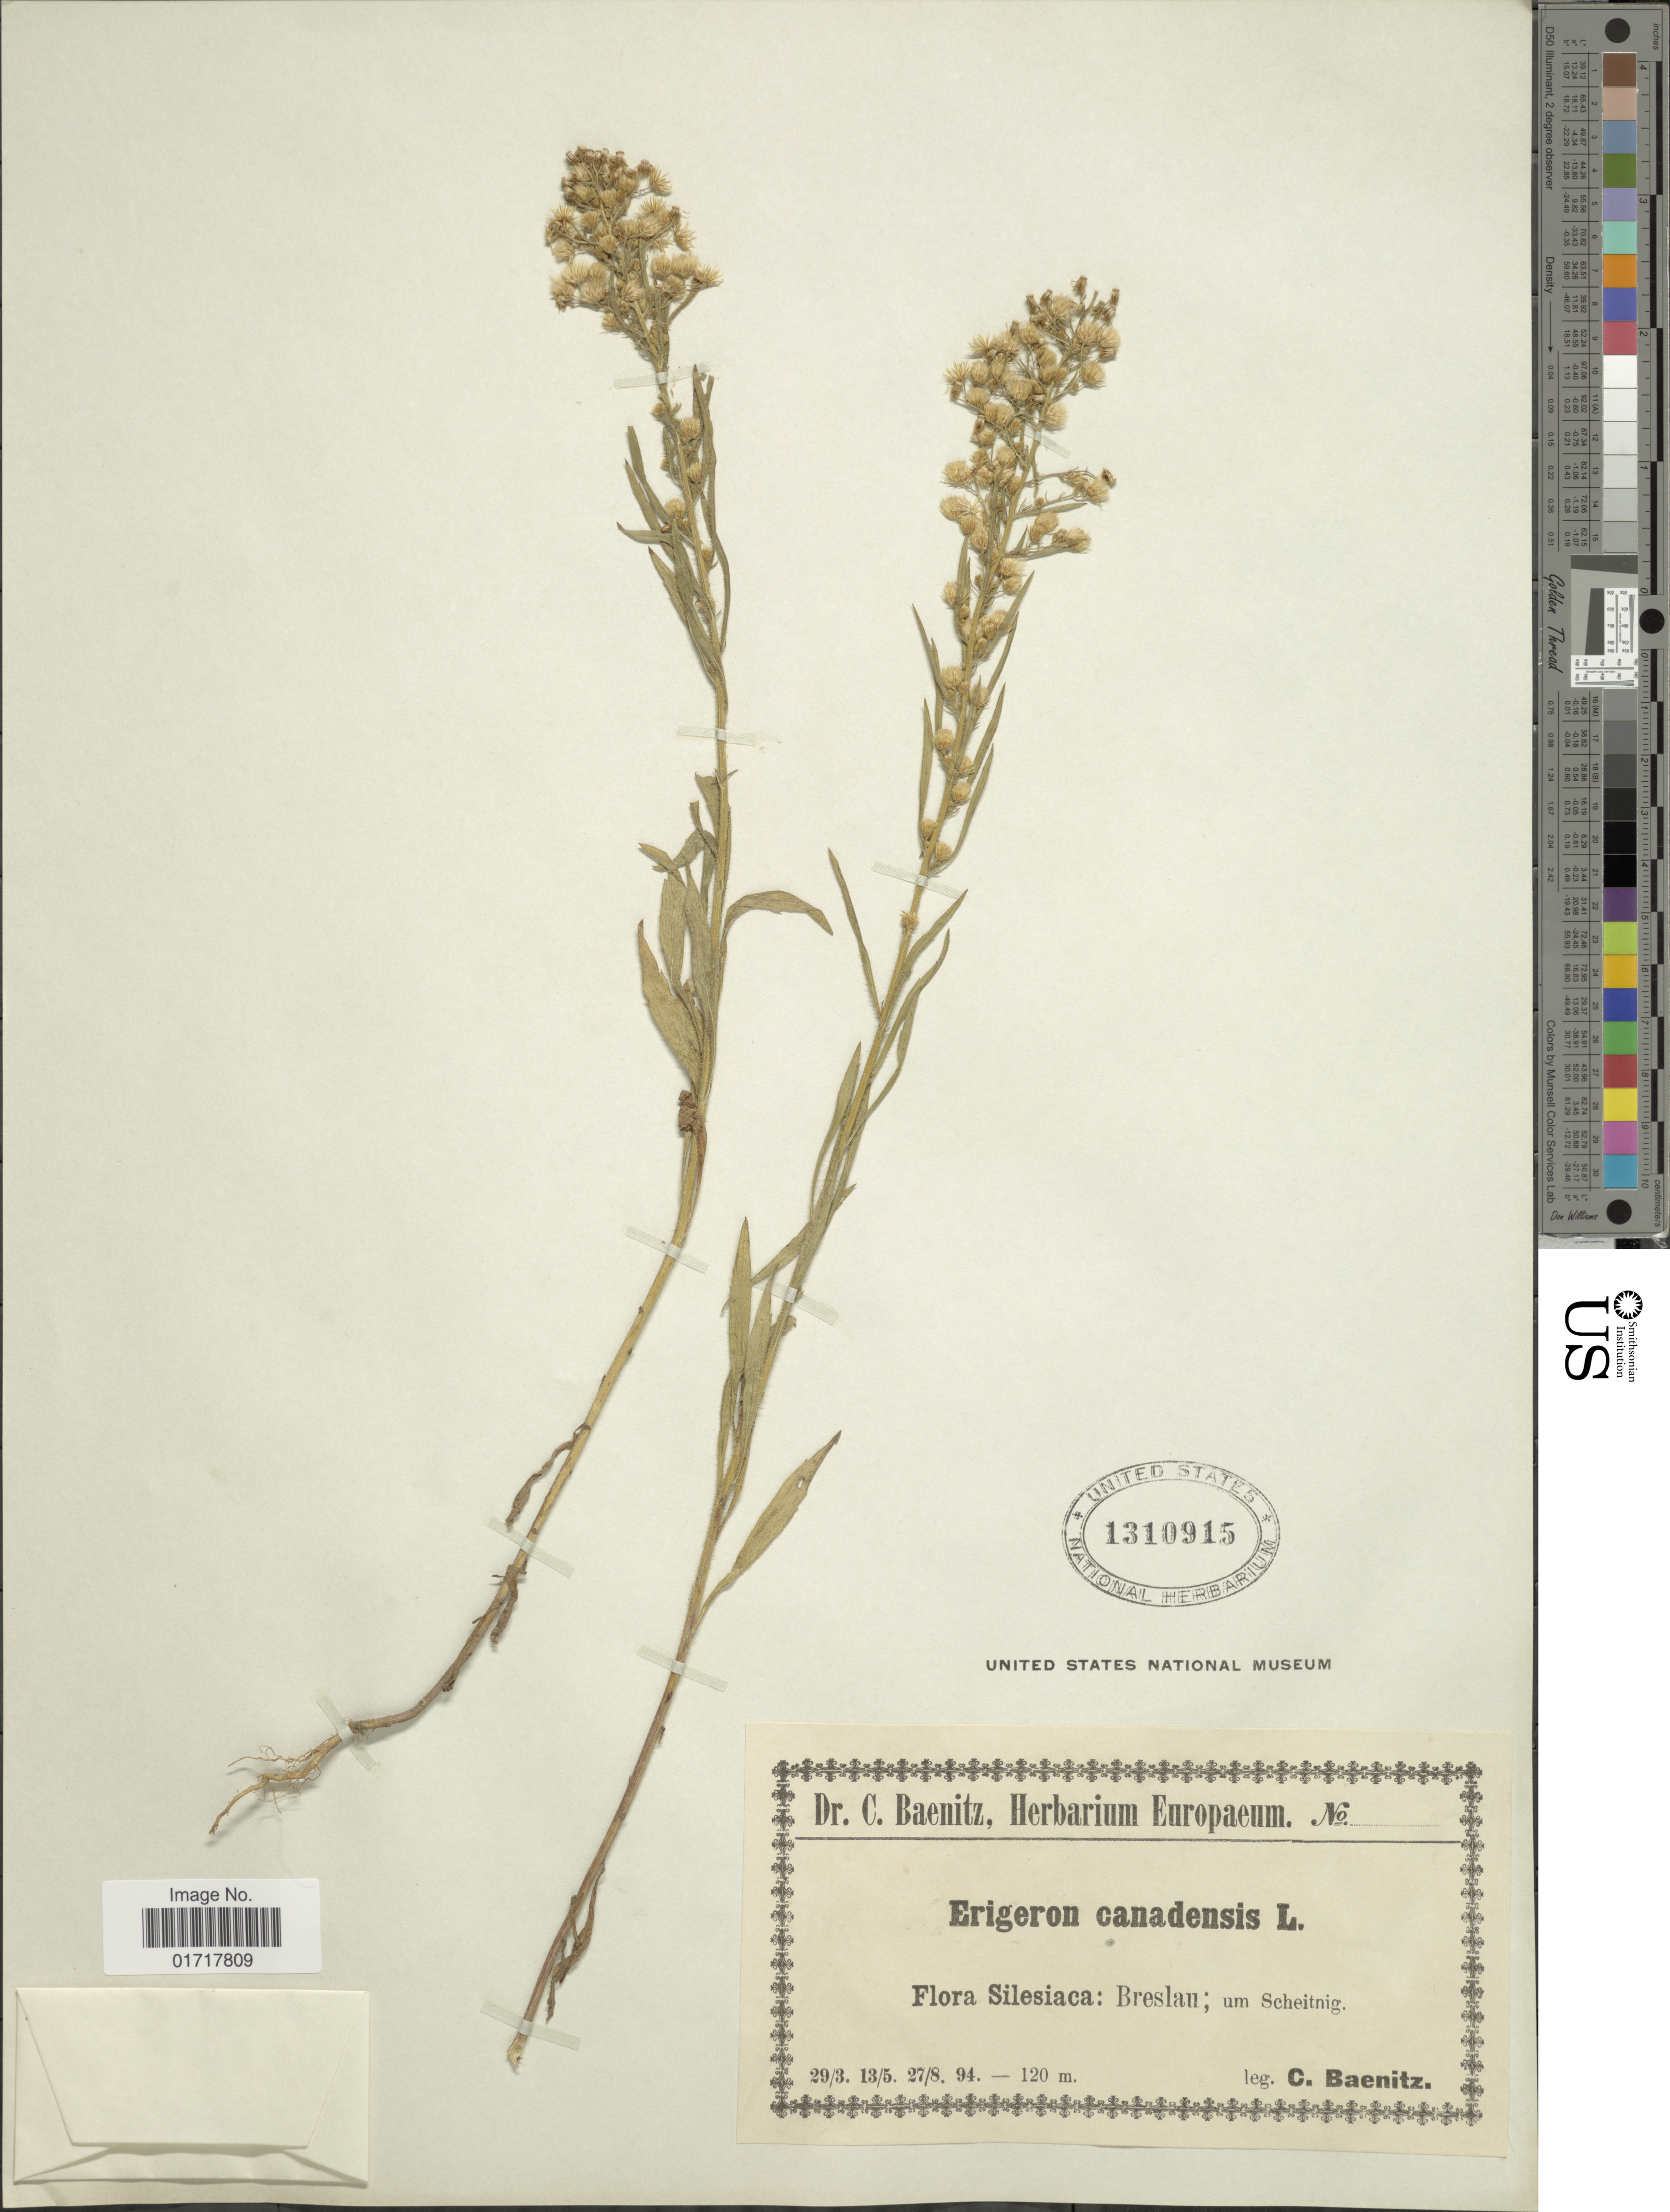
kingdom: Plantae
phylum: Tracheophyta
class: Magnoliopsida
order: Asterales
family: Asteraceae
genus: Conyza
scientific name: Conyza canadensis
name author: (L.) Cronq.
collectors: C. G. Baenitz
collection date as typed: Transcribed d/m/y: 23/3/94 to 27/8/94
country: Poland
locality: Silesiaca: Breslau ; Um scheitnig.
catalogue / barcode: US 1310915